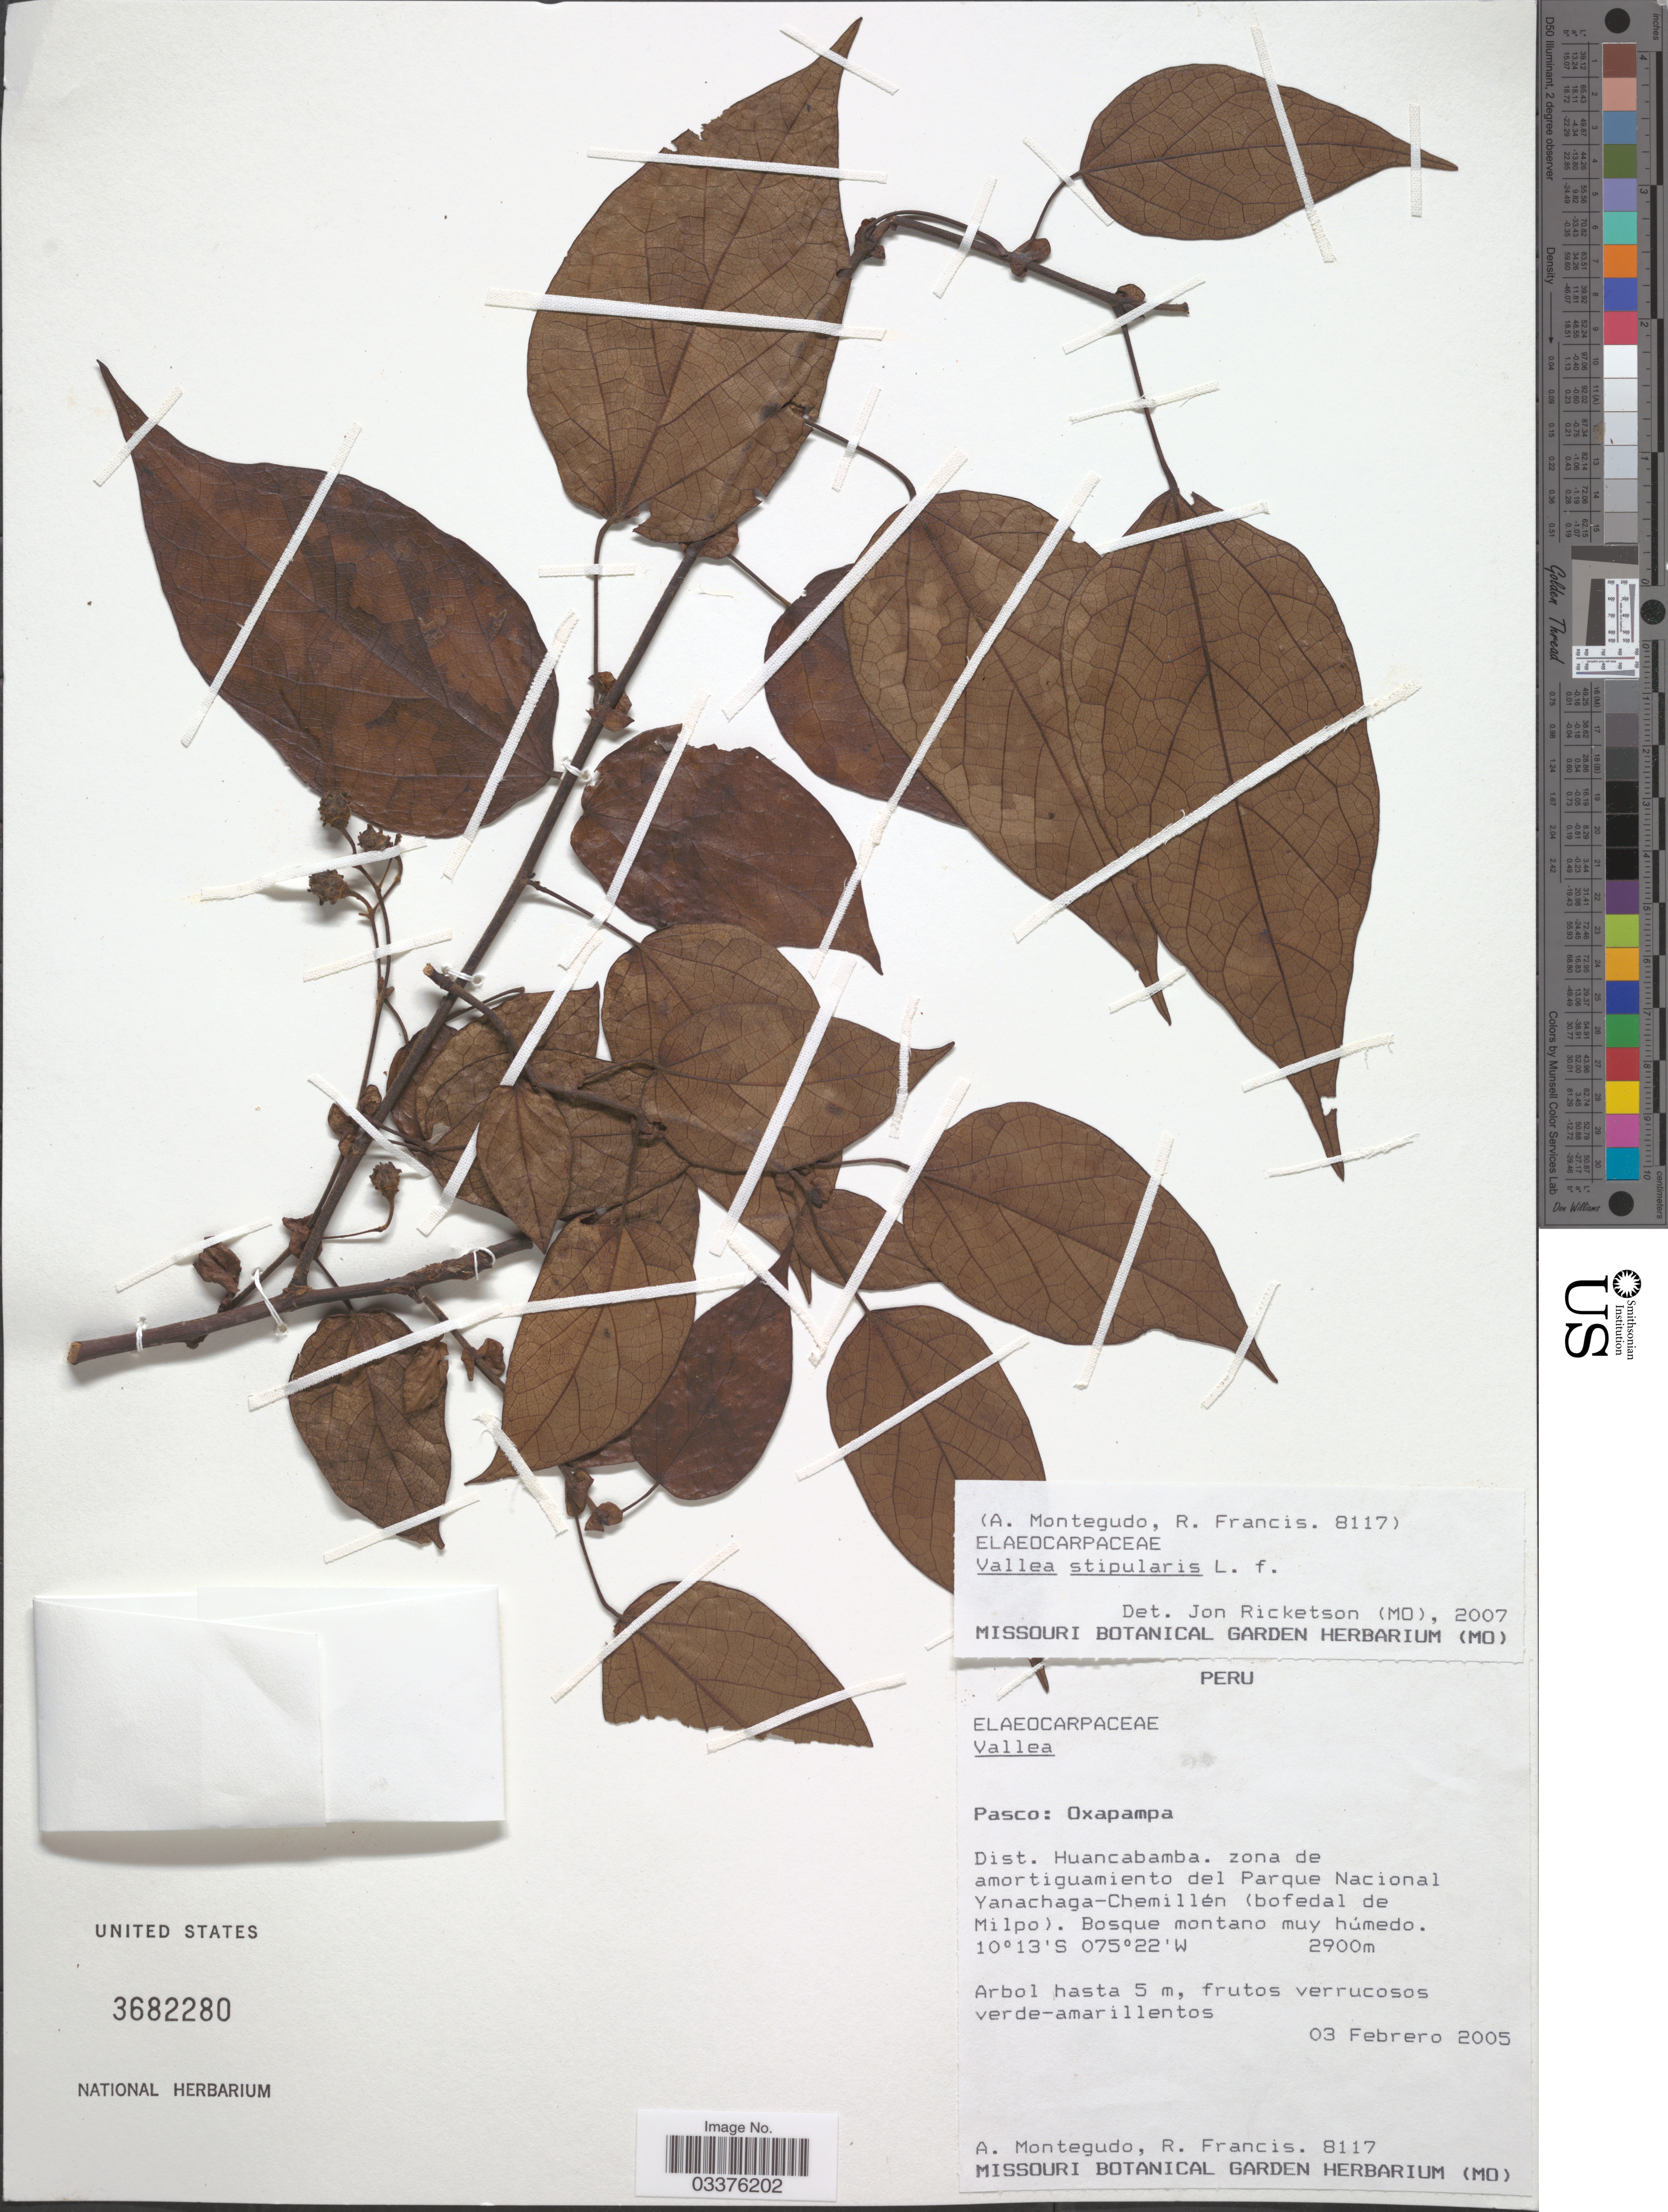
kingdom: Plantae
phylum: Tracheophyta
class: Magnoliopsida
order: Oxalidales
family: Elaeocarpaceae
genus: Vallea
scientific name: Vallea stipularis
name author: L. f.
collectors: A. Monteagudo & R. Francis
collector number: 8117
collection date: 2005-02-03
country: Peru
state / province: Pasco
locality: Oxapampa, Dist. Huancabamba. zona de amortiguamiento del Parque Nacional Yanachaga-Chemillén (bofedal de Milpo).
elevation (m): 2900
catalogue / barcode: US 3682280